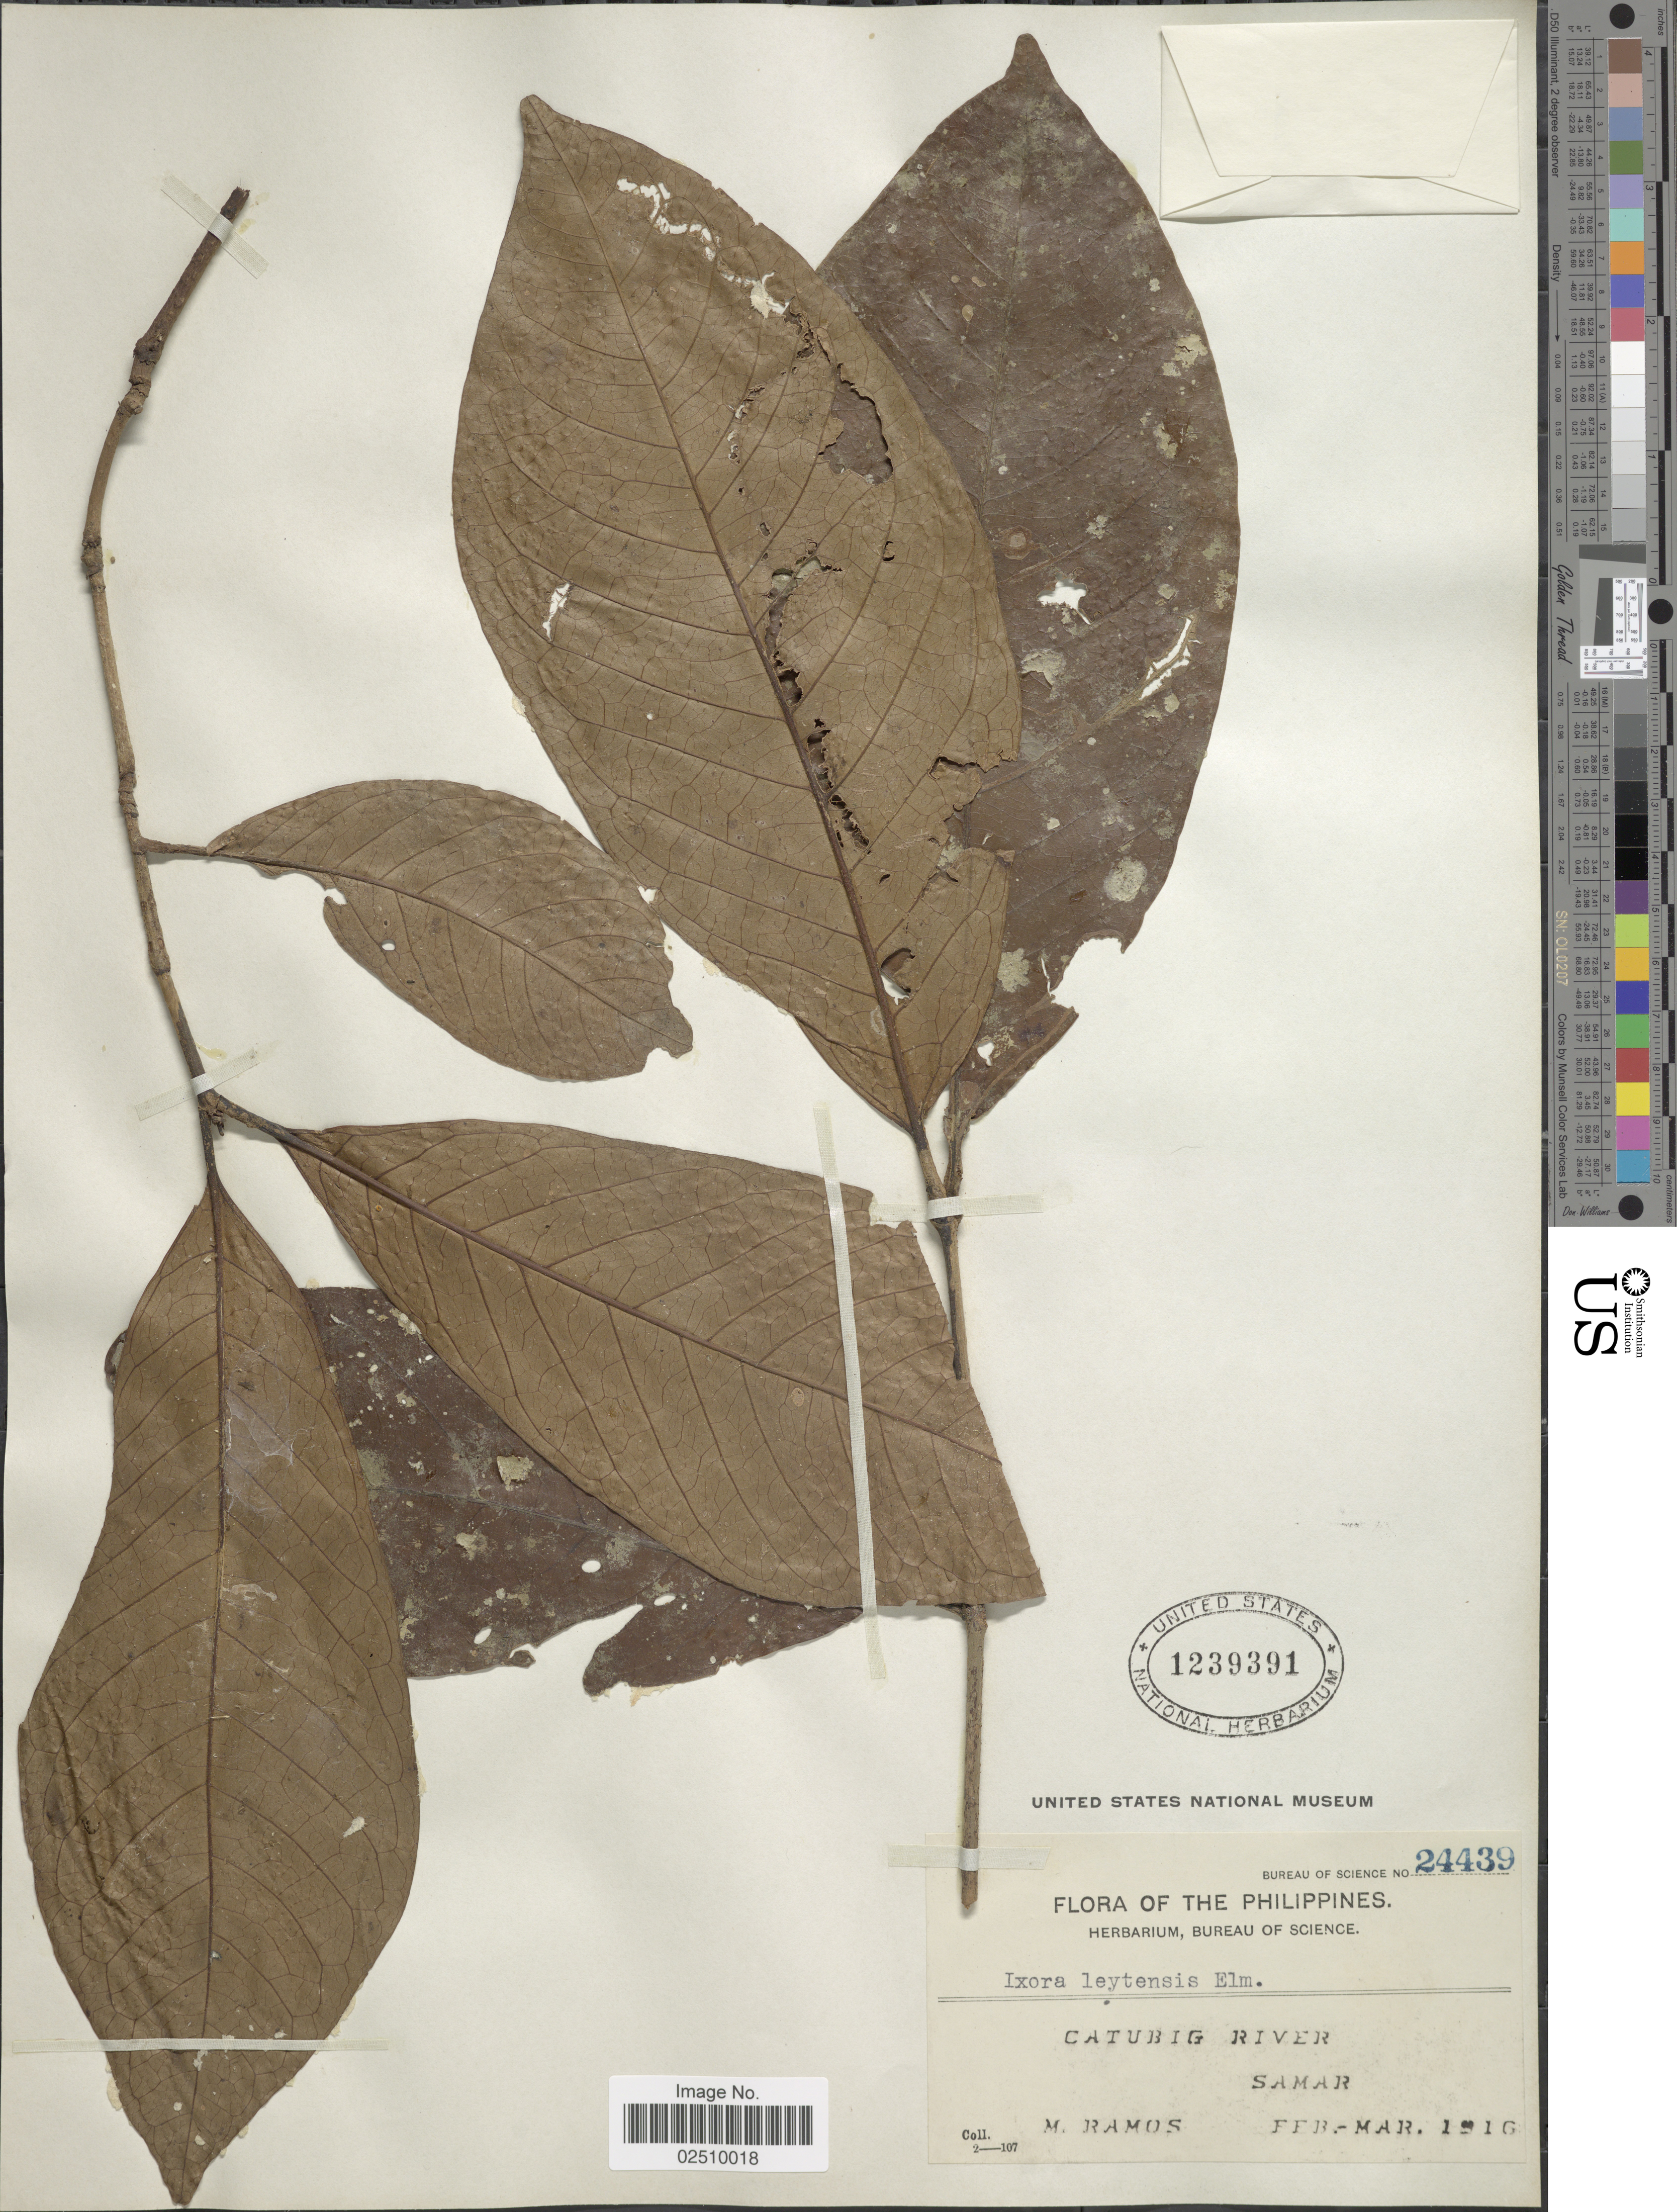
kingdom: Plantae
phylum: Tracheophyta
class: Magnoliopsida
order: Gentianales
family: Rubiaceae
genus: Ixora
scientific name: Ixora leytensis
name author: Elmer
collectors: M. Ramos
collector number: Bureau of Science 24439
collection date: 1916-02/1916-03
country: Philippines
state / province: Eastern Visayas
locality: Catubig River, Samar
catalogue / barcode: US 1239391